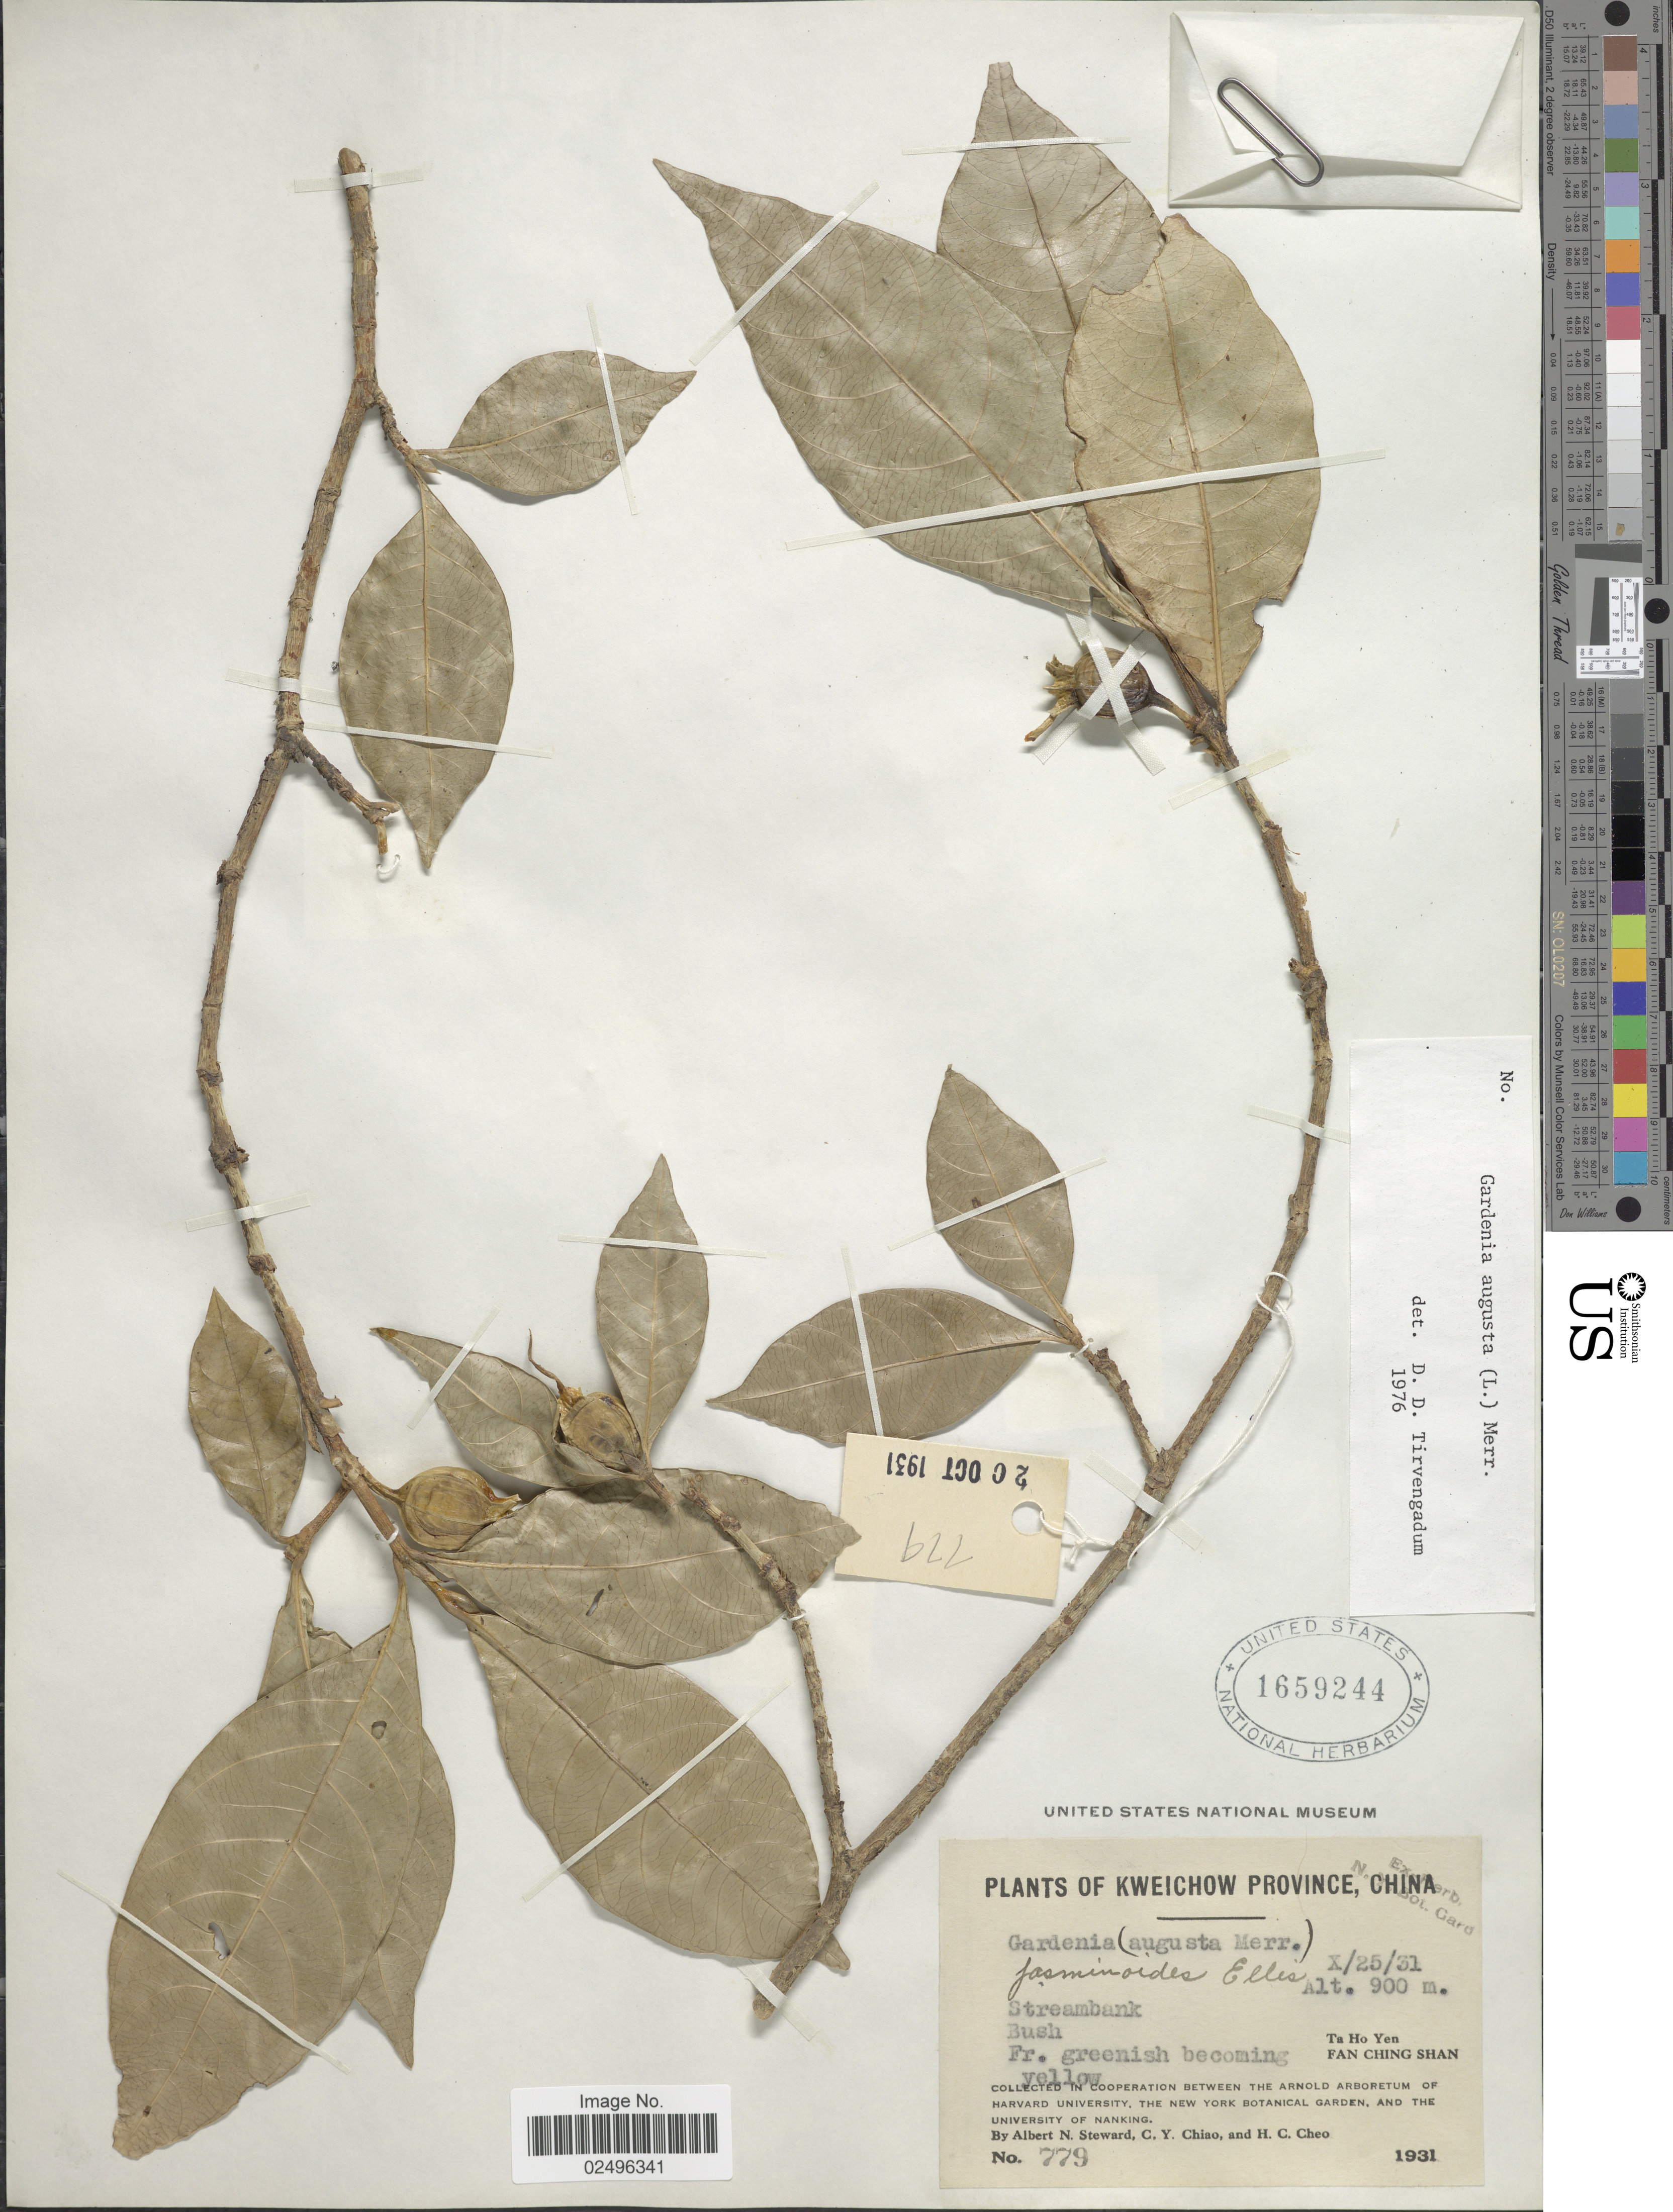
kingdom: Plantae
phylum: Tracheophyta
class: Magnoliopsida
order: Gentianales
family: Rubiaceae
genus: Gardenia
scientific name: Gardenia augusta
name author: (L.) Merr.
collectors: A. N. Steward, C. Y. Chiao & H. Cheo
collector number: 779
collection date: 1931-10-25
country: China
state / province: Guizhou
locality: Kweichow, Ta Ho Yen, Fan Ching Shan.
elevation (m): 900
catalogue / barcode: US 1659244